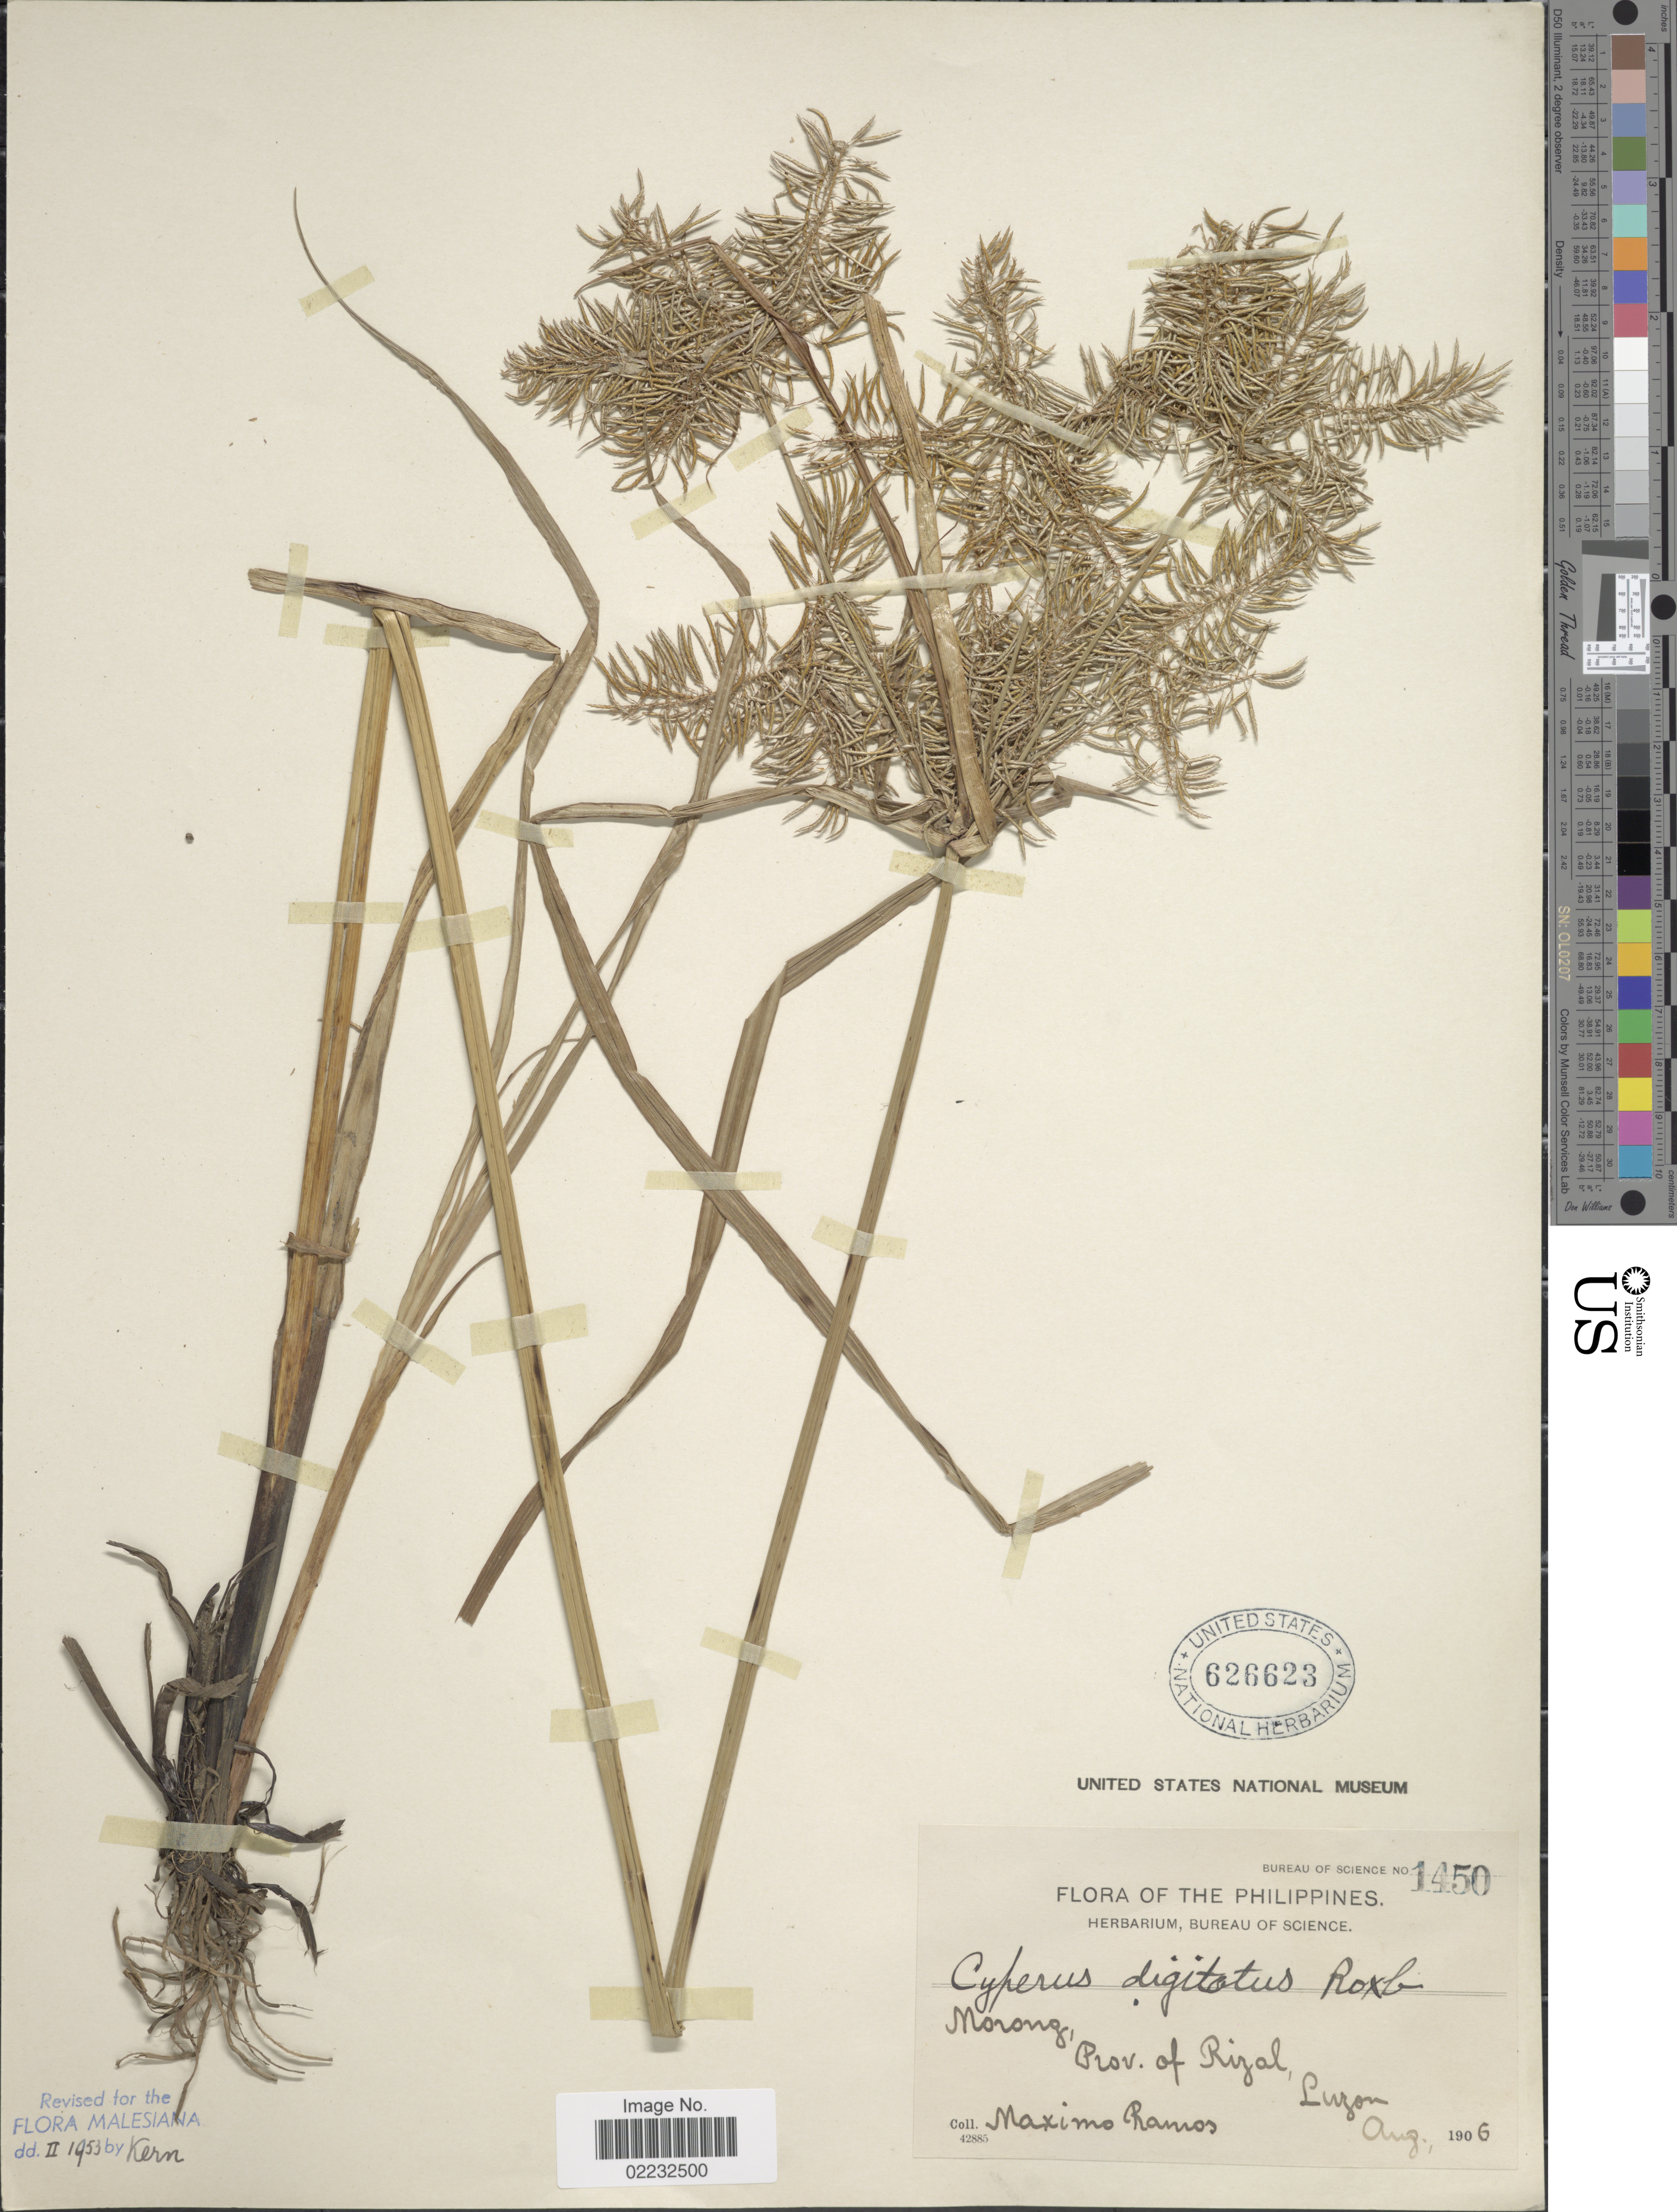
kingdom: Plantae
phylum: Tracheophyta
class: Liliopsida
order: Poales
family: Cyperaceae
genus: Cyperus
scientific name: Cyperus digitatus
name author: Roxb.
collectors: M. Ramos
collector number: Bureau of Science 1450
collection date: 1906-08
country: Philippines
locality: Prov. of Rizal, Luzon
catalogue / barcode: US 626623